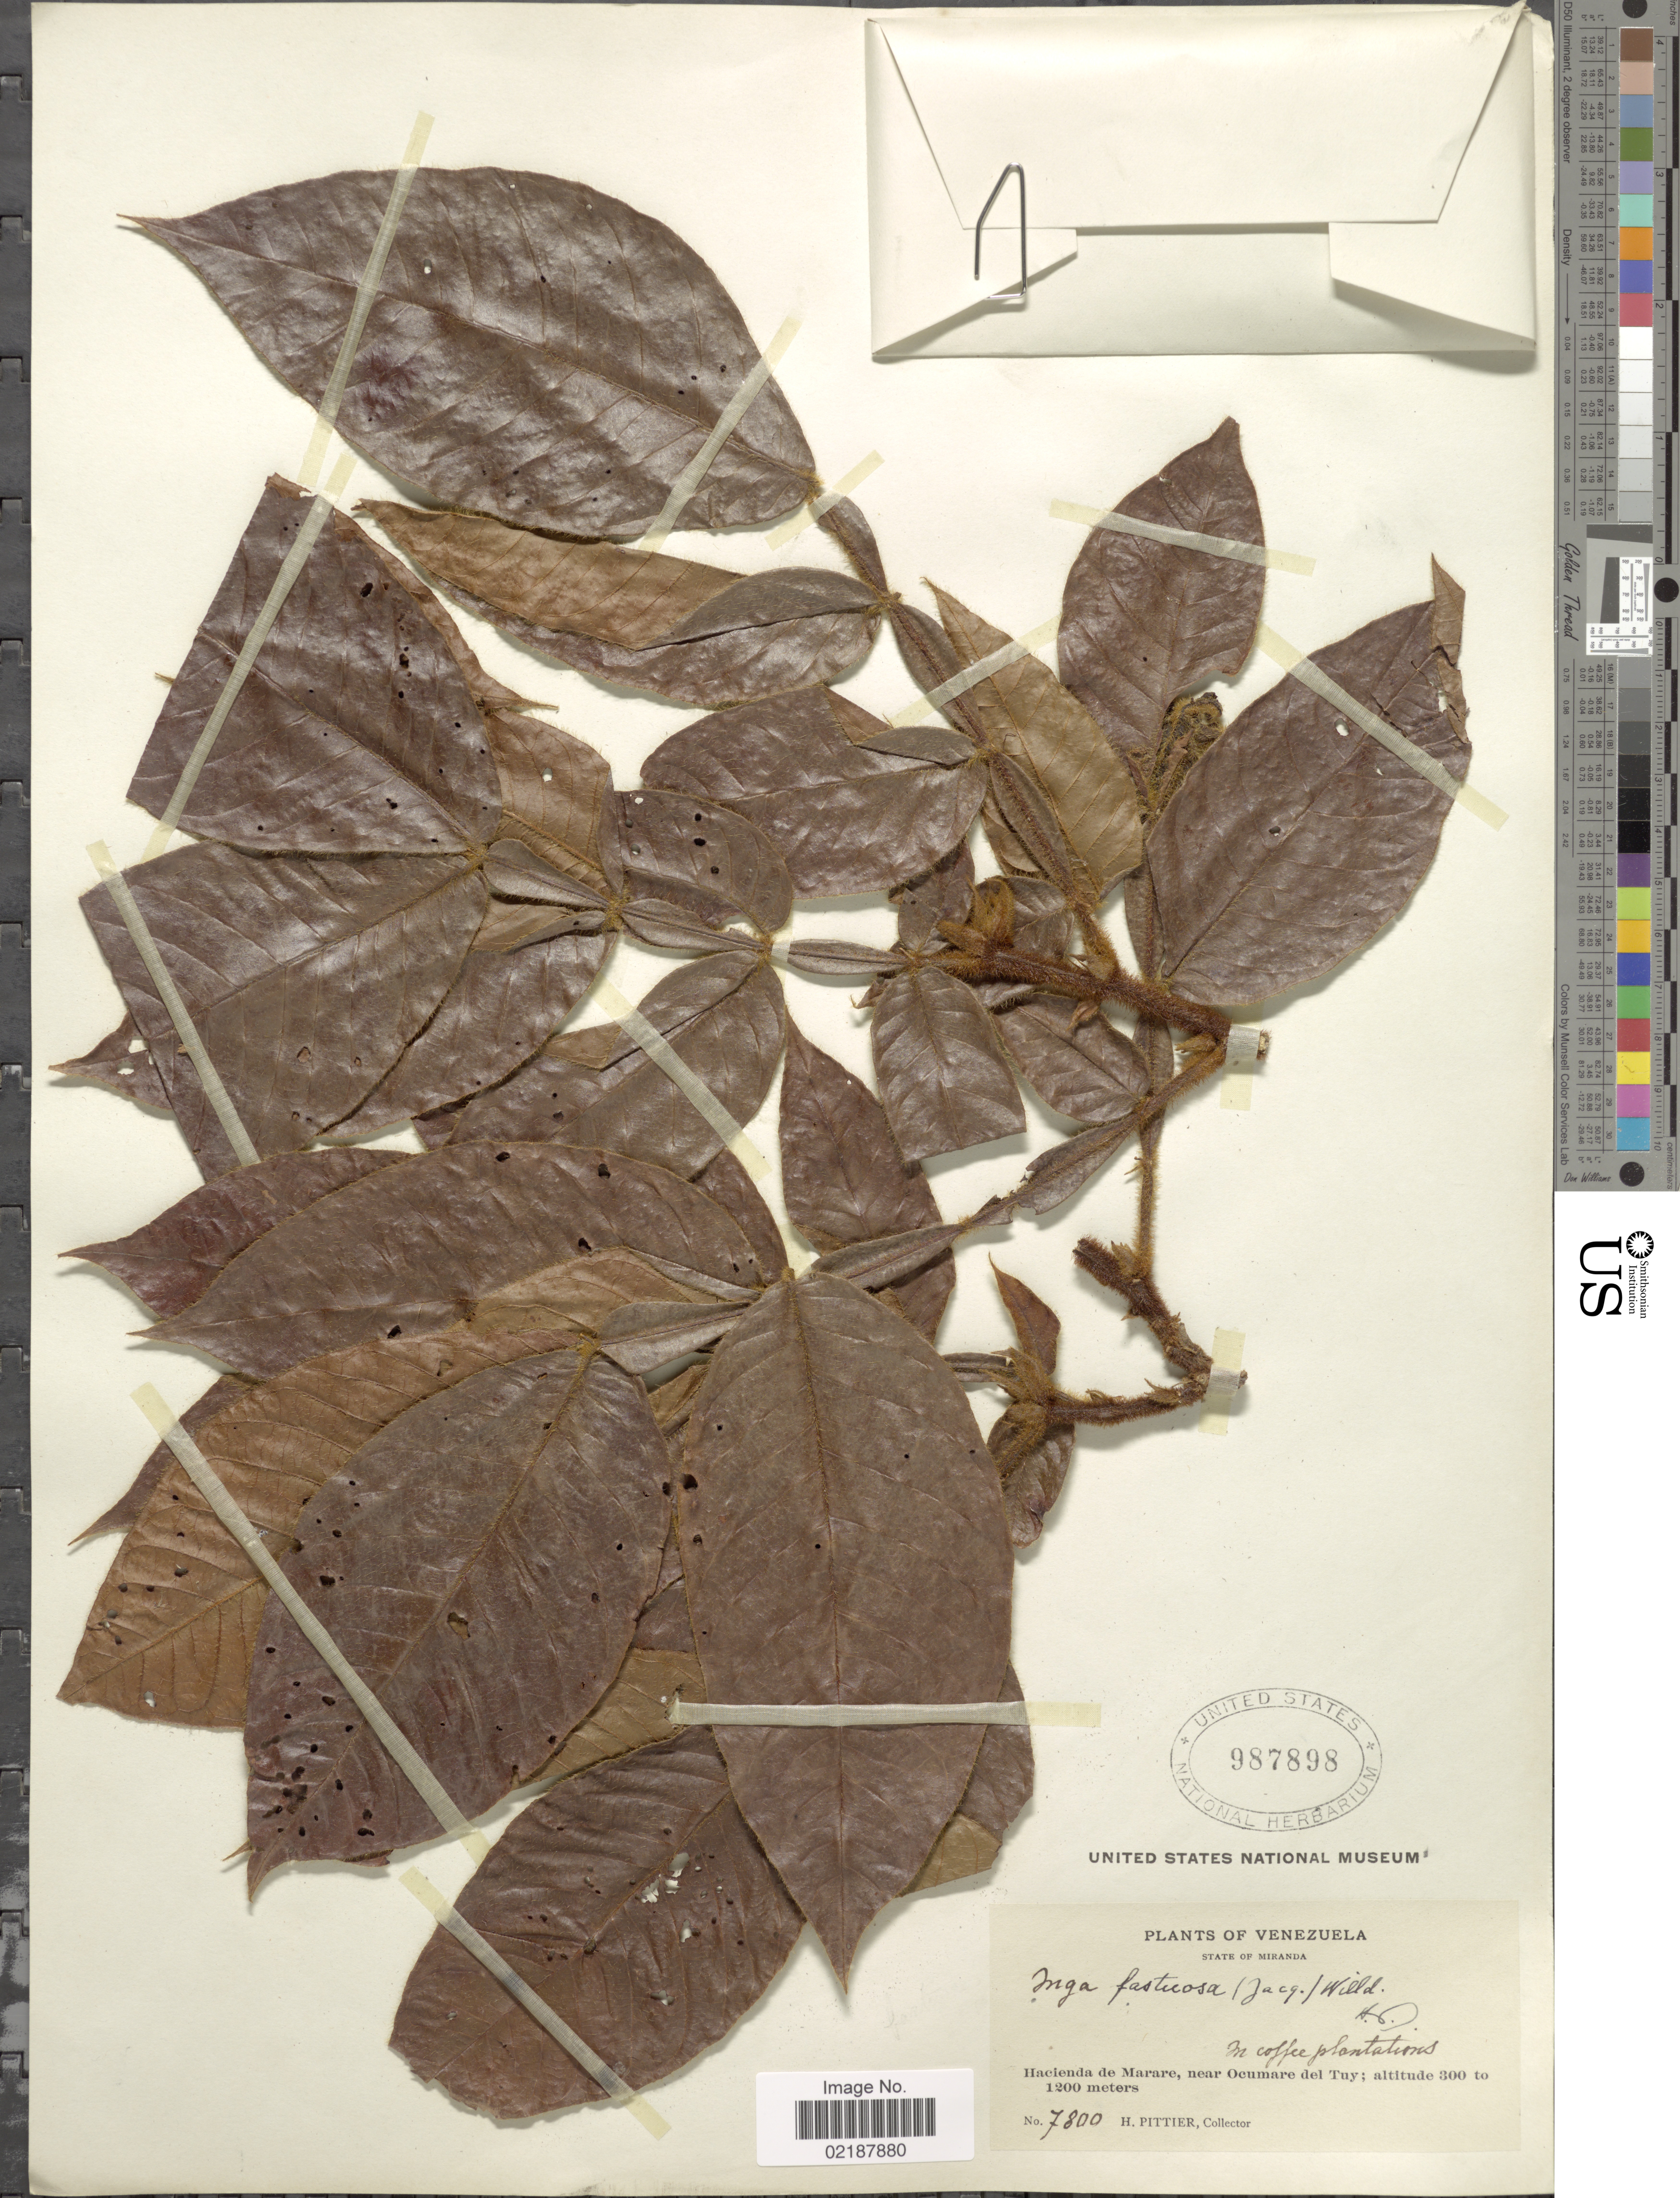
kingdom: Plantae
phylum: Tracheophyta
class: Magnoliopsida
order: Fabales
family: Fabaceae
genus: Inga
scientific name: Inga fastuosa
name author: (Jacq.) Willd.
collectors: H. F. Pittier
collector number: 7800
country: Venezuela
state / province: Miranda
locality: Hacienda de Marare, near Ocumare del Tuy, in coffee plantations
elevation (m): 300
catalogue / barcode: US 987898